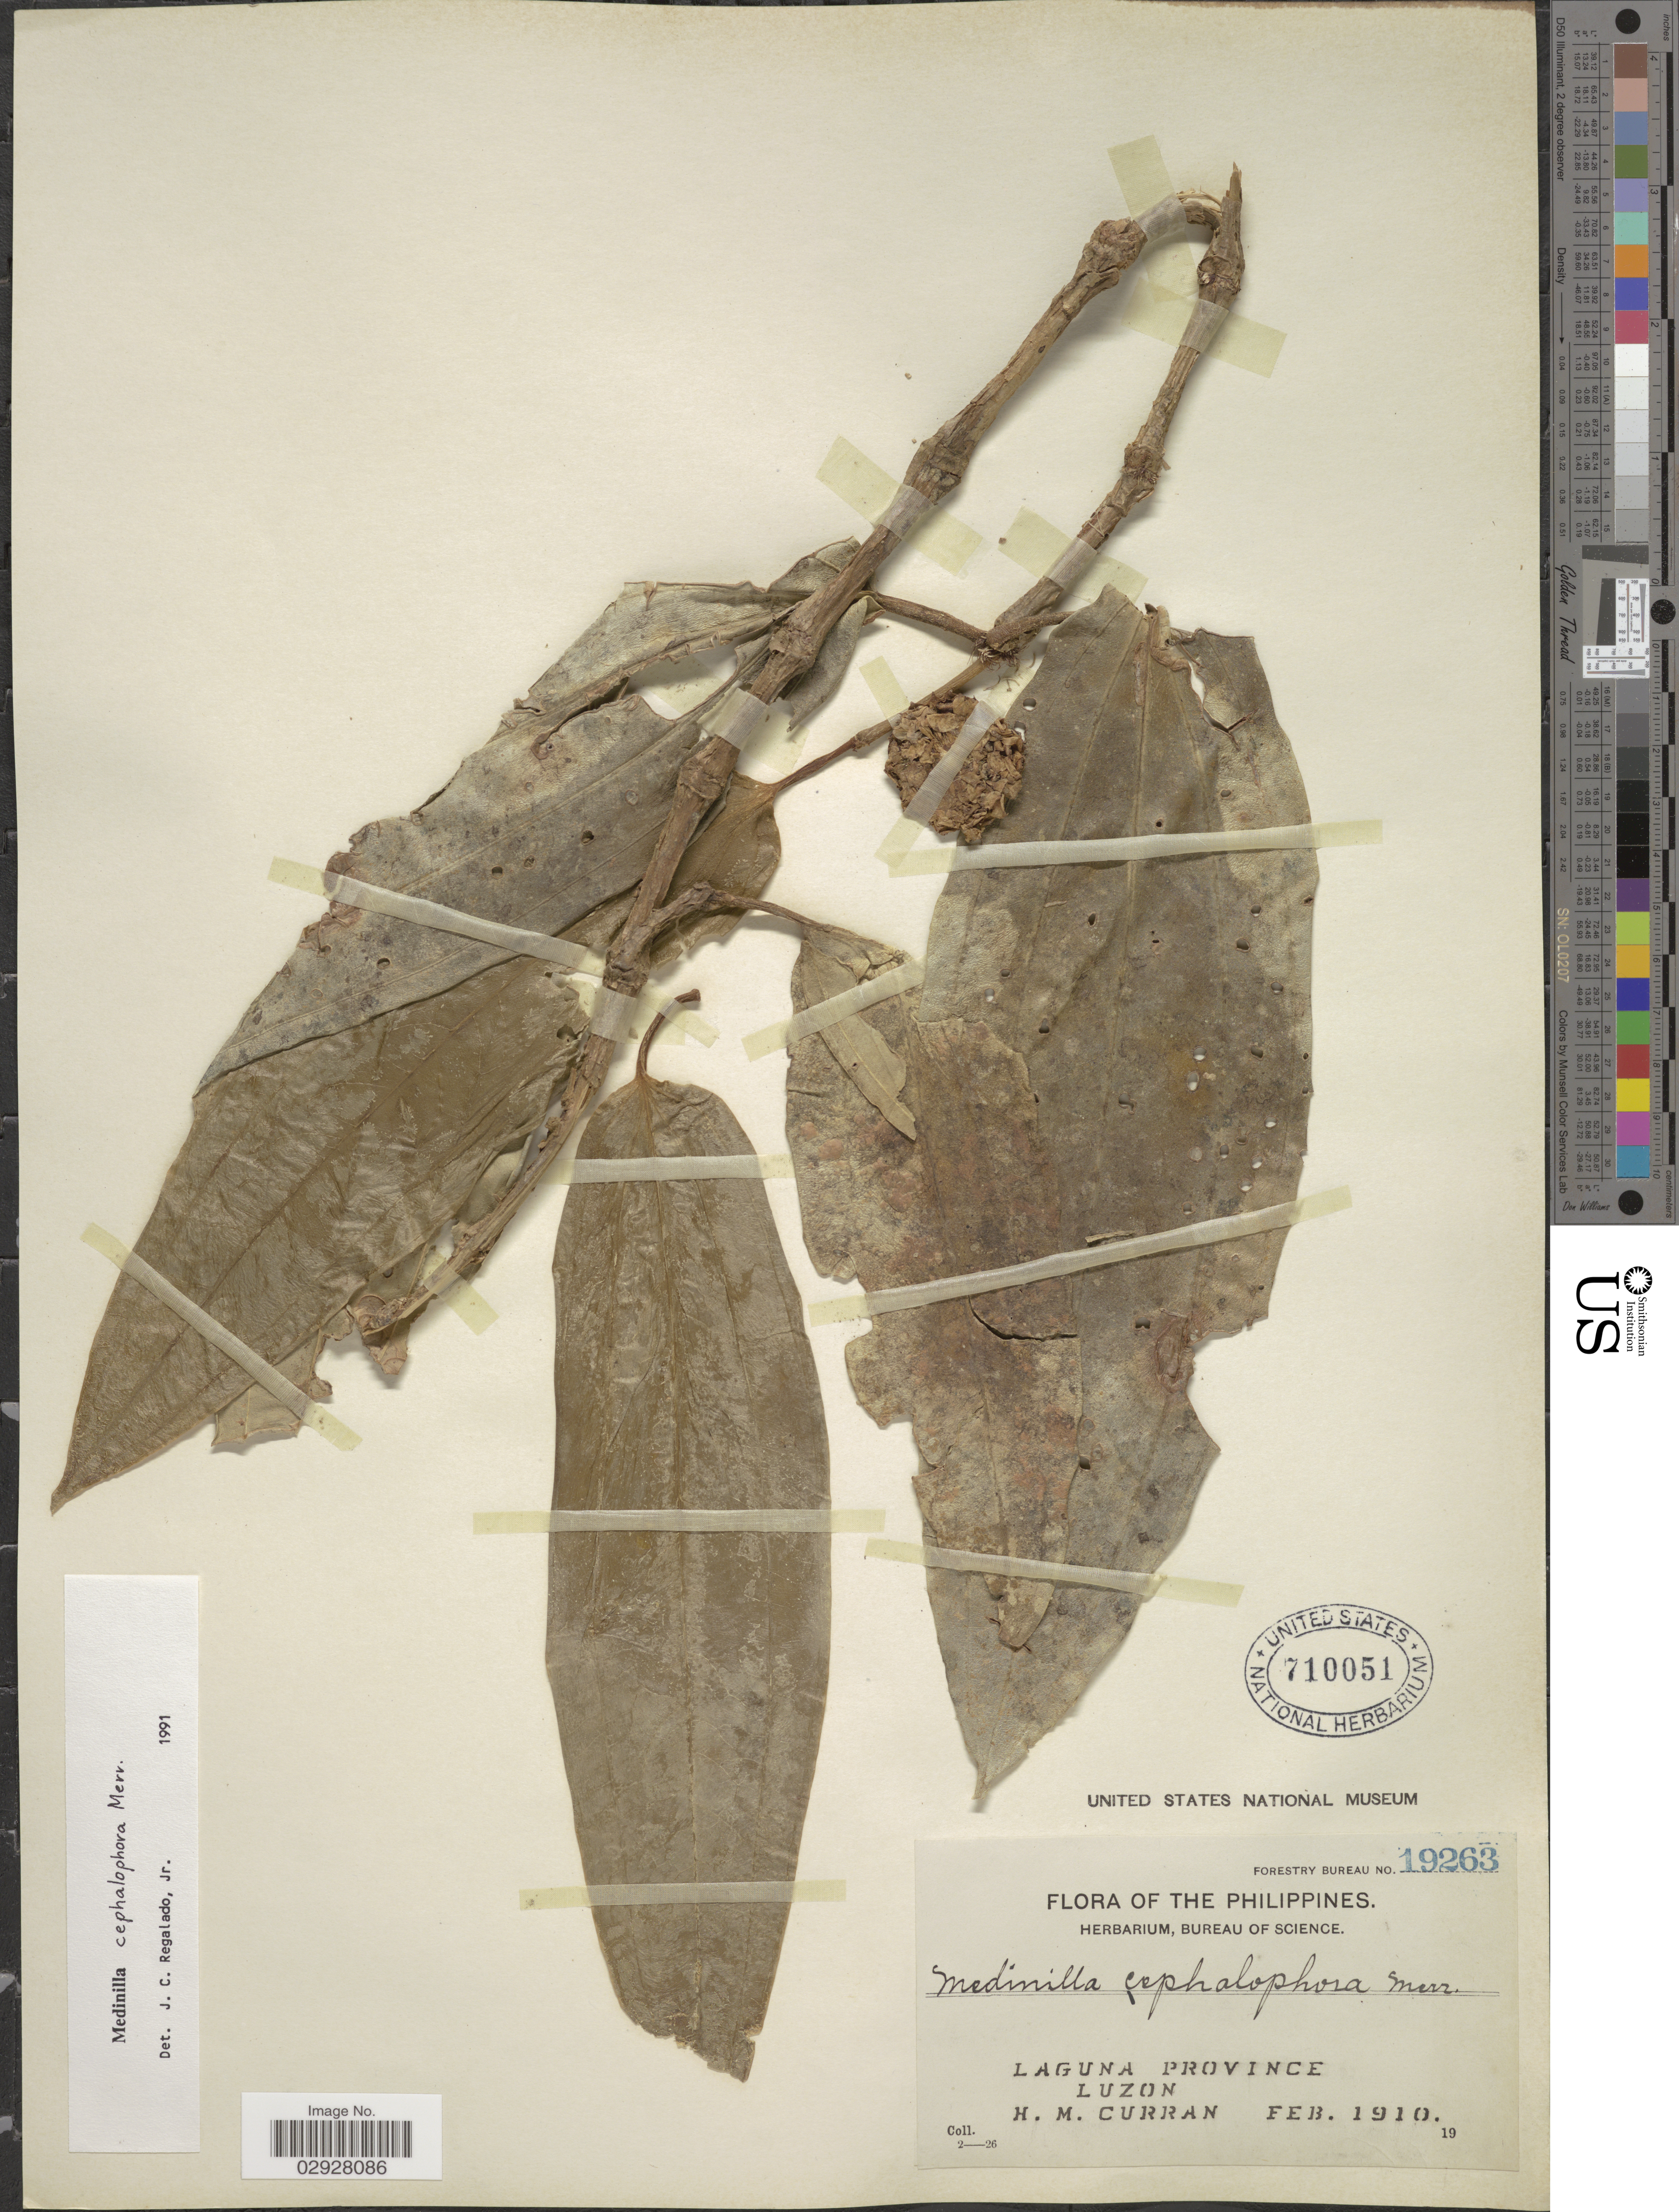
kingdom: Plantae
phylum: Tracheophyta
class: Magnoliopsida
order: Myrtales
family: Melastomataceae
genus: Medinilla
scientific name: Medinilla cephalophora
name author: Merr.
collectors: H. M. Curran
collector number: Forestry Bureau 19263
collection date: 1910-02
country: Philippines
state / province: Calabarzon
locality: Laguna Province, Luzon.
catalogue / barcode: US 710051